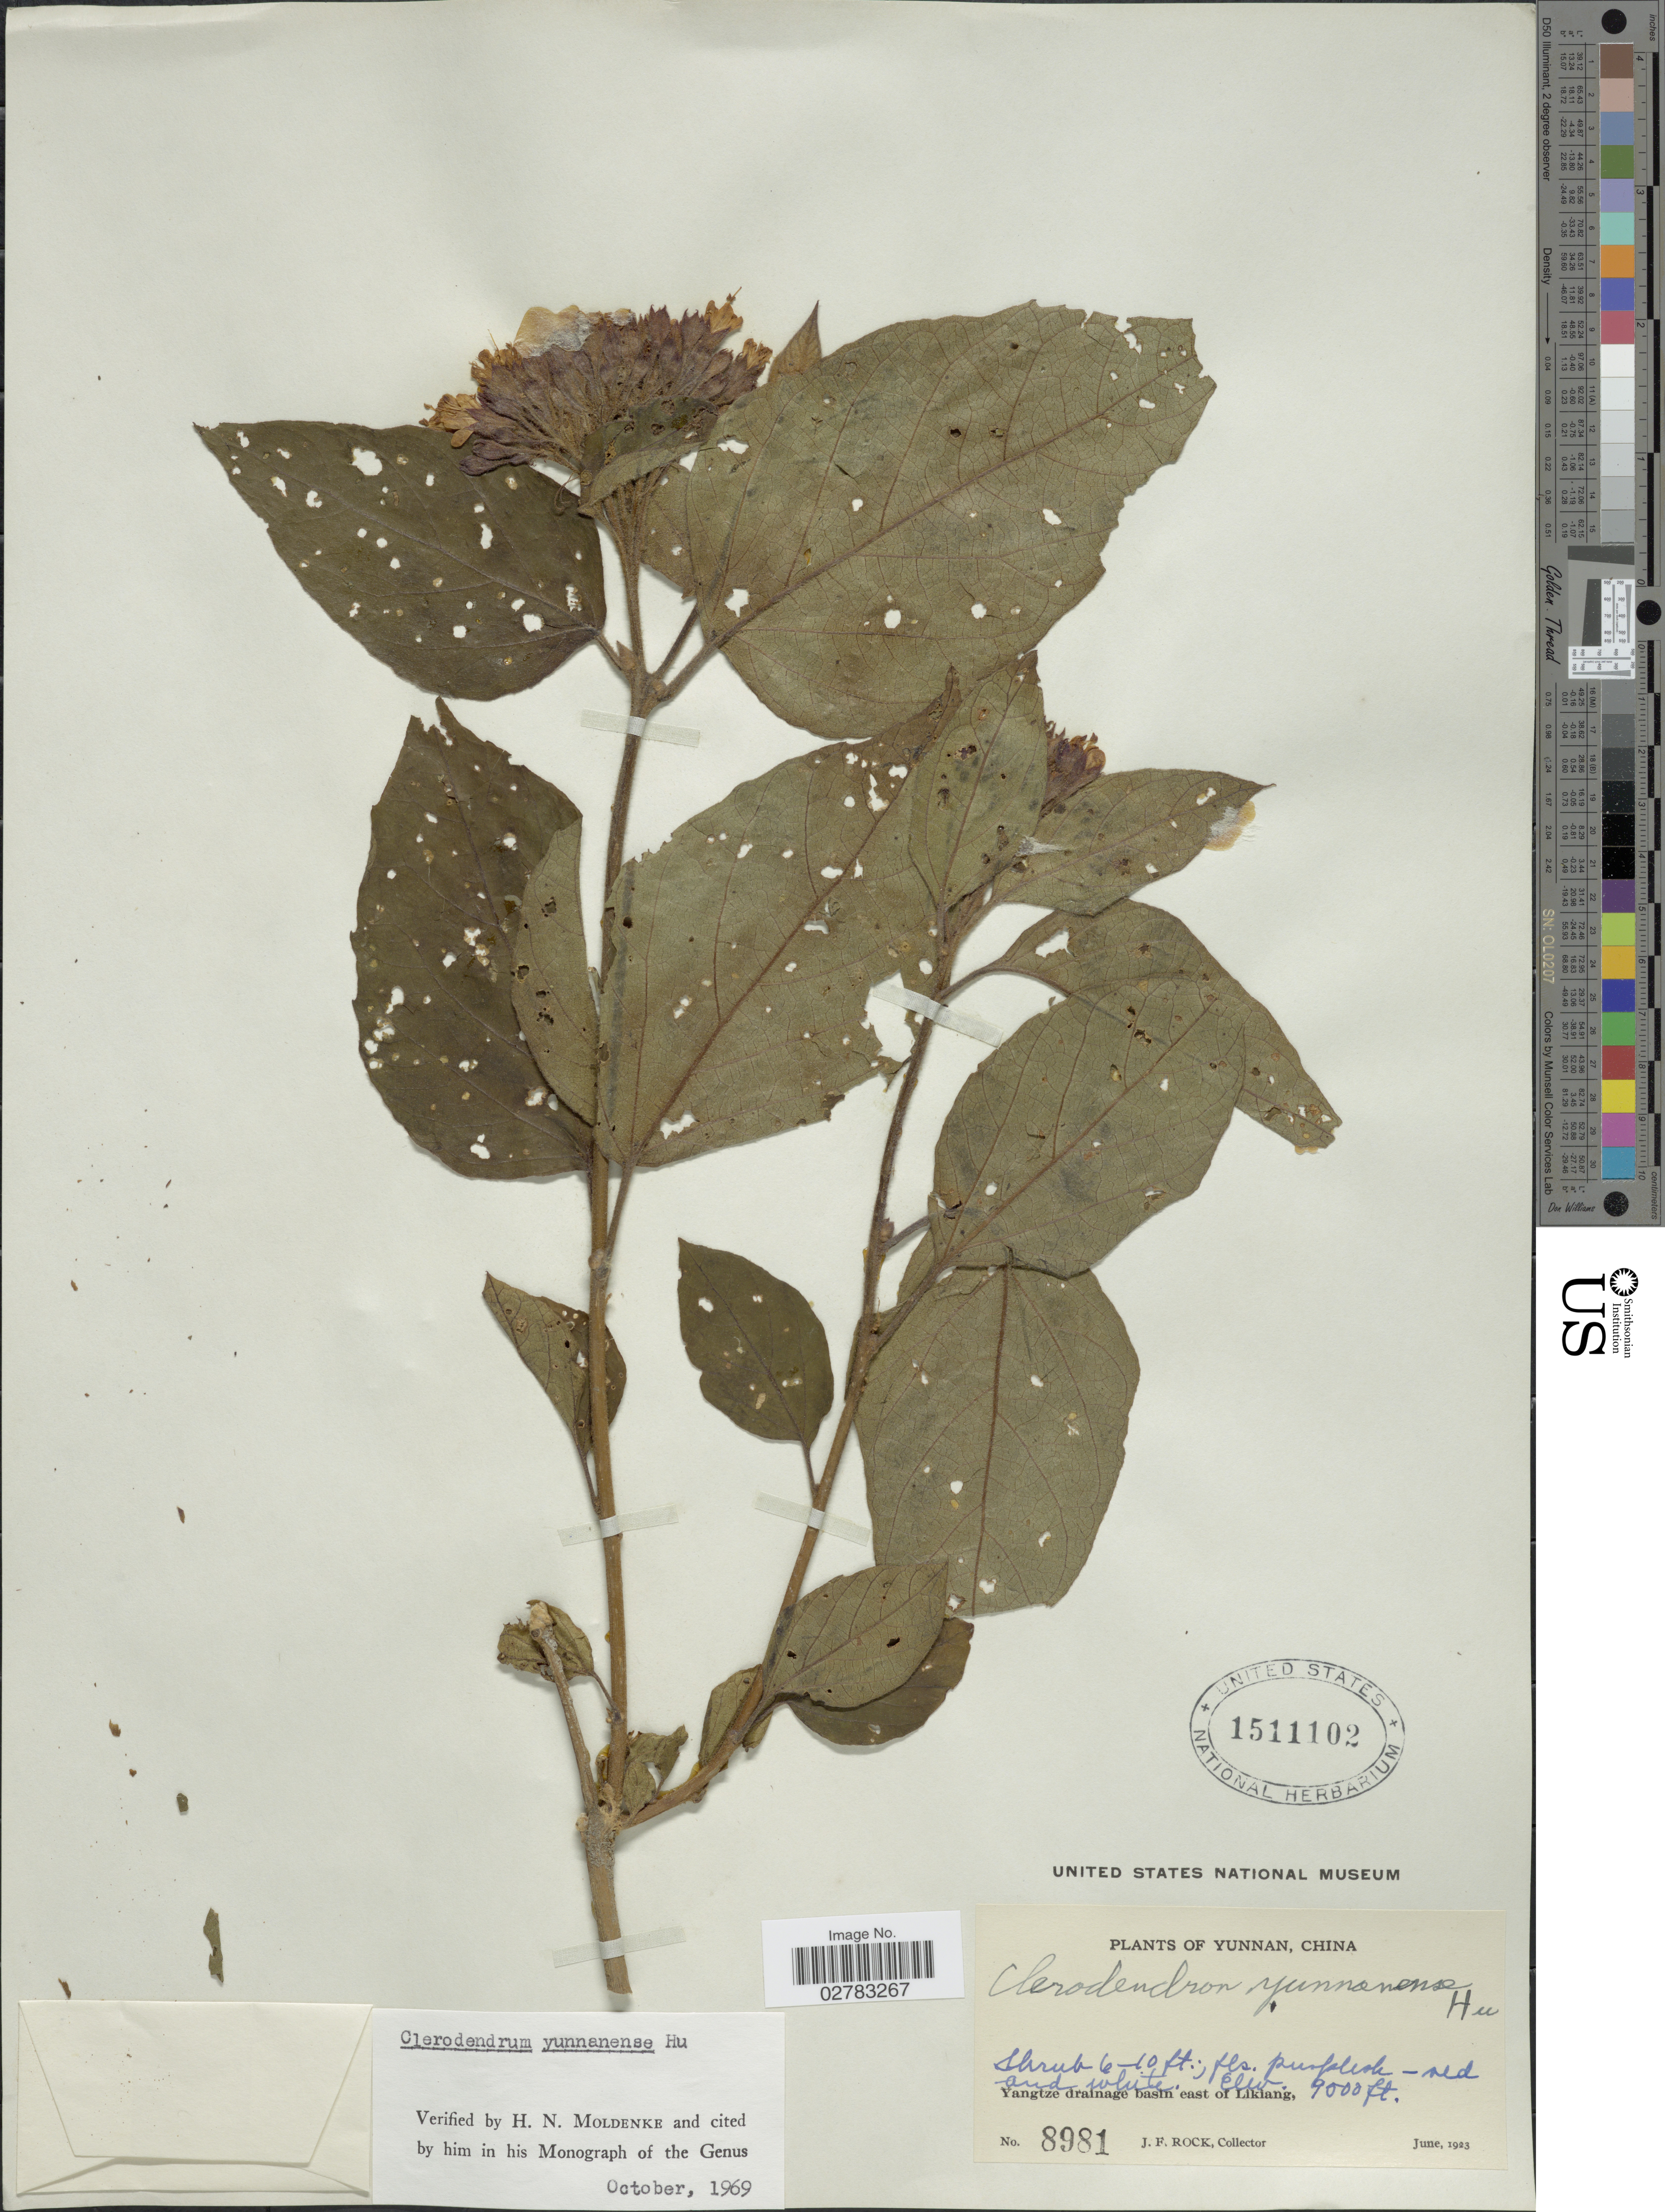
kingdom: Plantae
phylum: Tracheophyta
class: Magnoliopsida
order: Lamiales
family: Lamiaceae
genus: Clerodendrum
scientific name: Clerodendrum yunnanense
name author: S.Y. Hu in Hand.-Mazz.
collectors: J. Rock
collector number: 8981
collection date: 1923-06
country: China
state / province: Yunnan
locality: Yangtze drainage basin east of Likiang.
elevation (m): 2896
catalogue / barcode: US 1511102